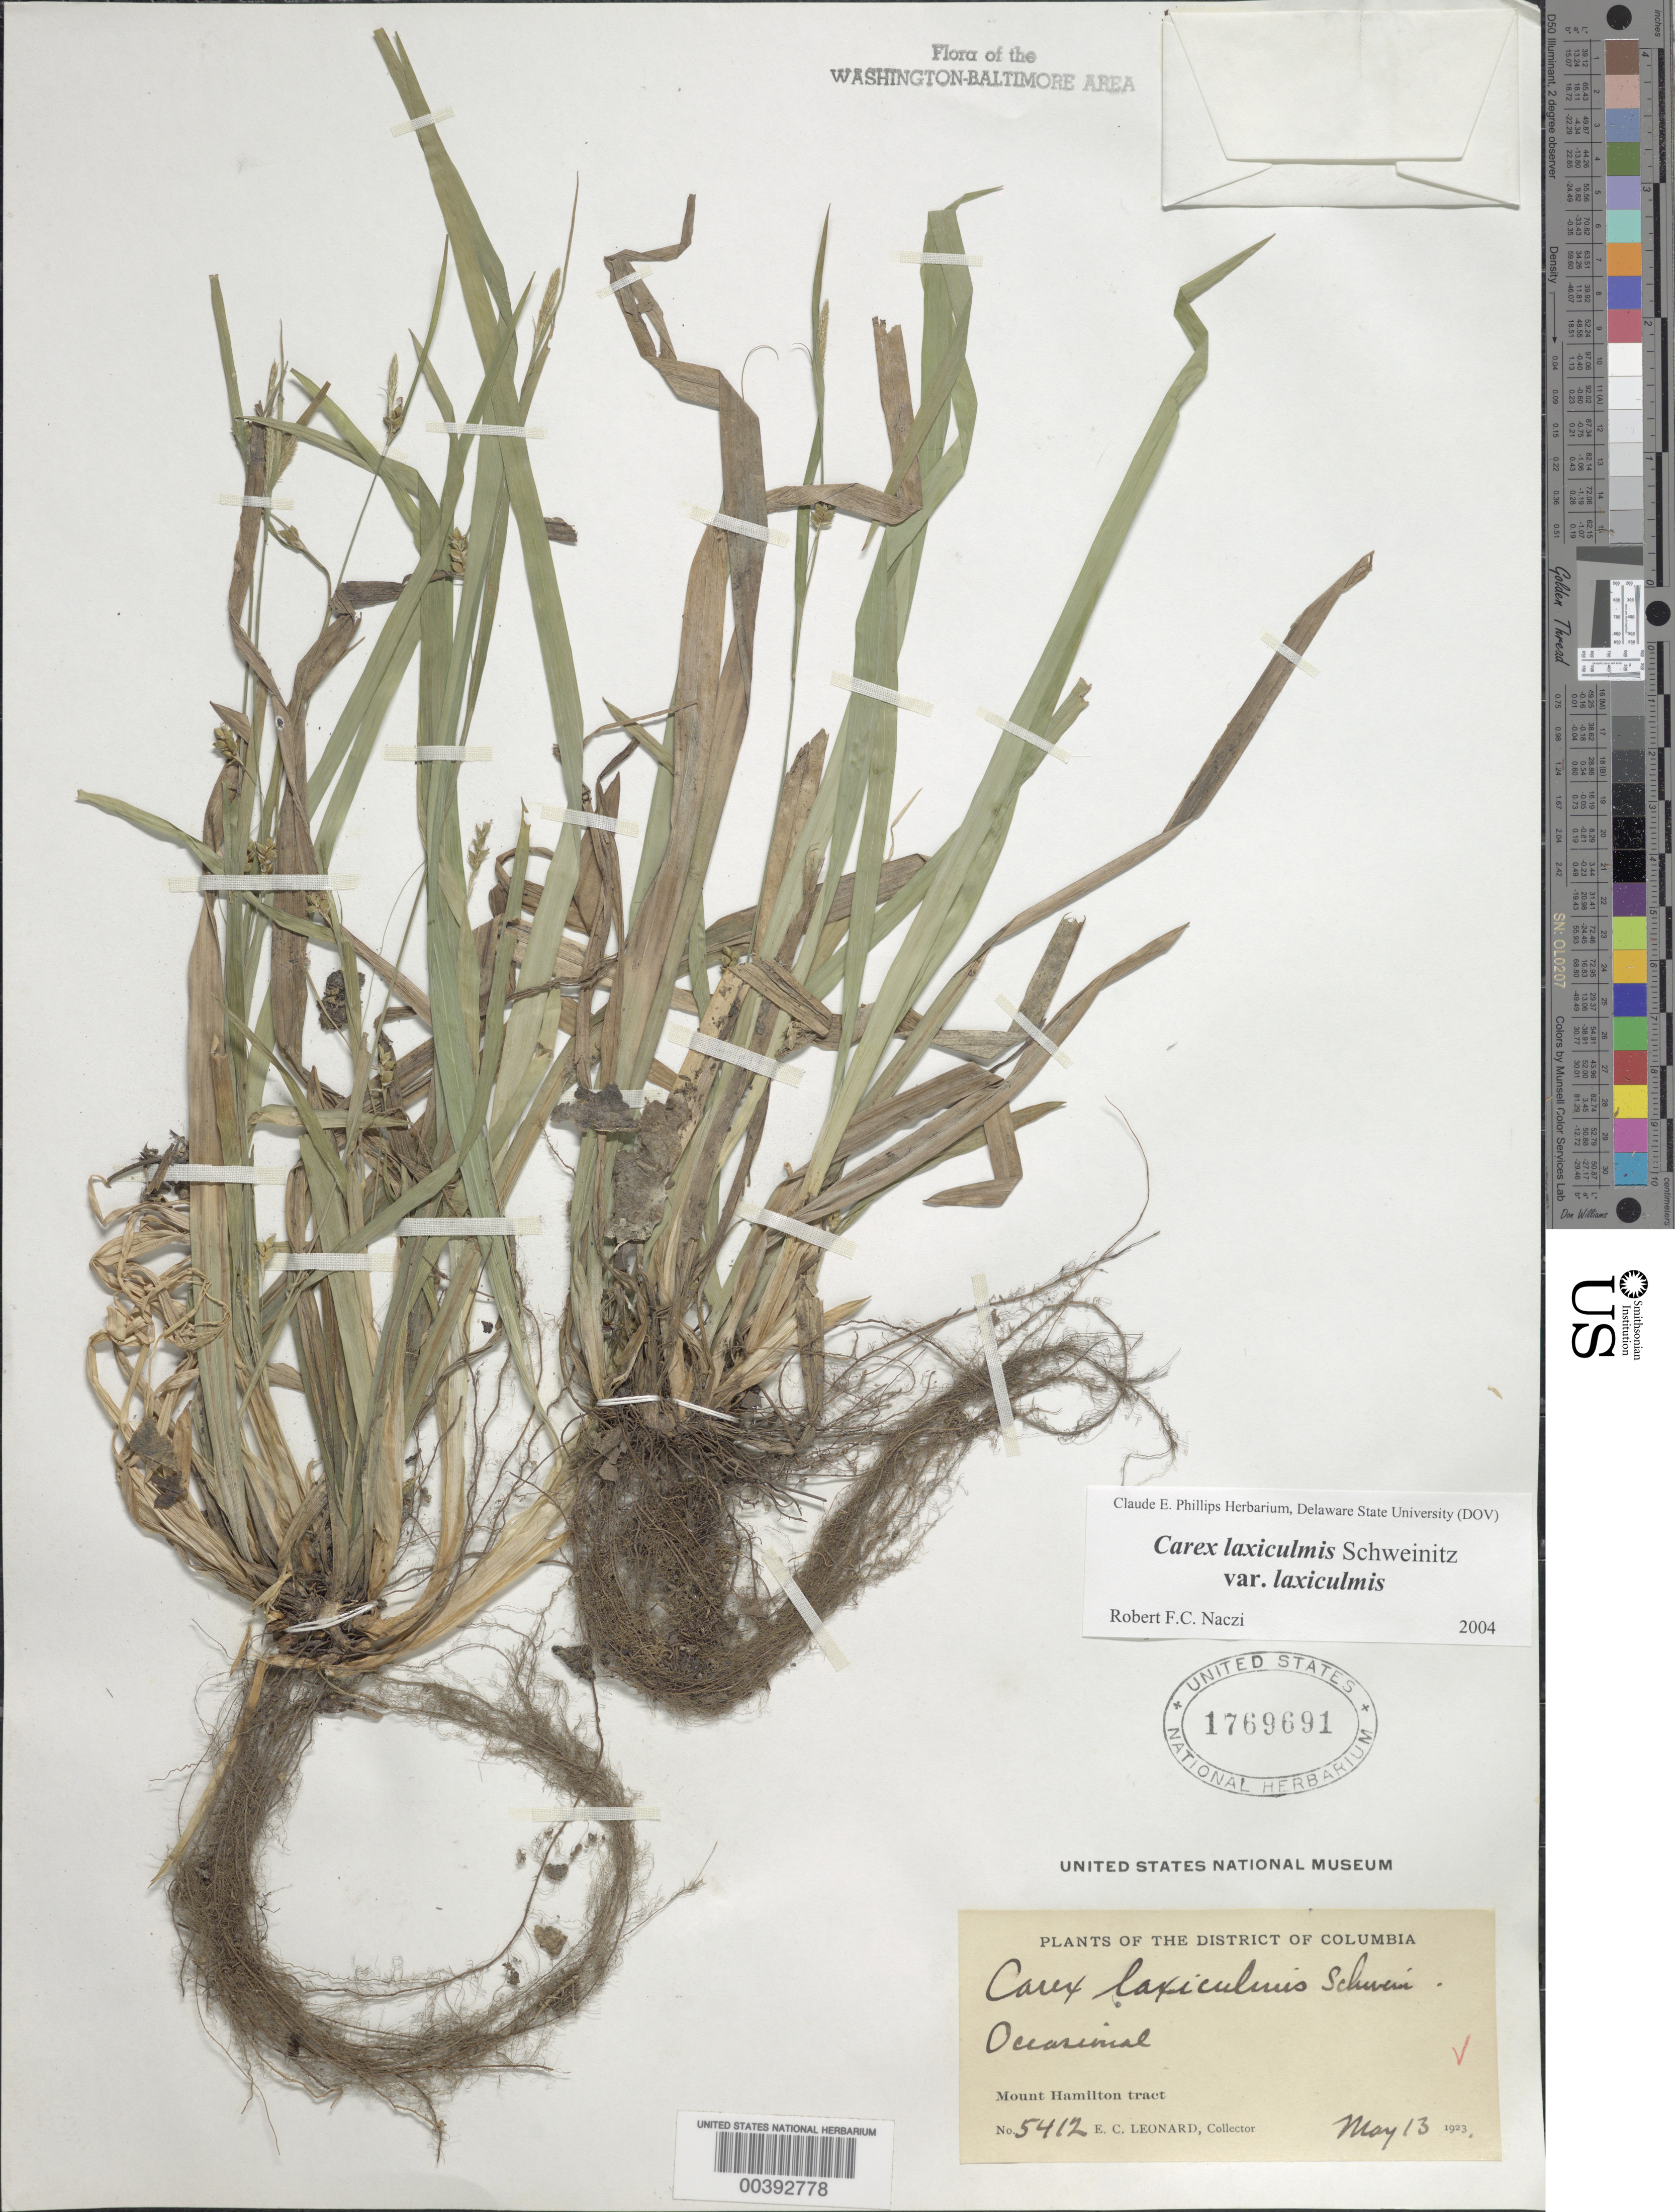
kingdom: Plantae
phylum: Tracheophyta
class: Liliopsida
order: Poales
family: Cyperaceae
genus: Carex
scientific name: Carex laxiculmis var. copulata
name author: (L.H. Bailey) Fernald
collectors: E. C. Leonard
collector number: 5412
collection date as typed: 13 May 1923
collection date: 1923-05-13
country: United States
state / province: District of Columbia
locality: Mount Hamilton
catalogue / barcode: US 1769691